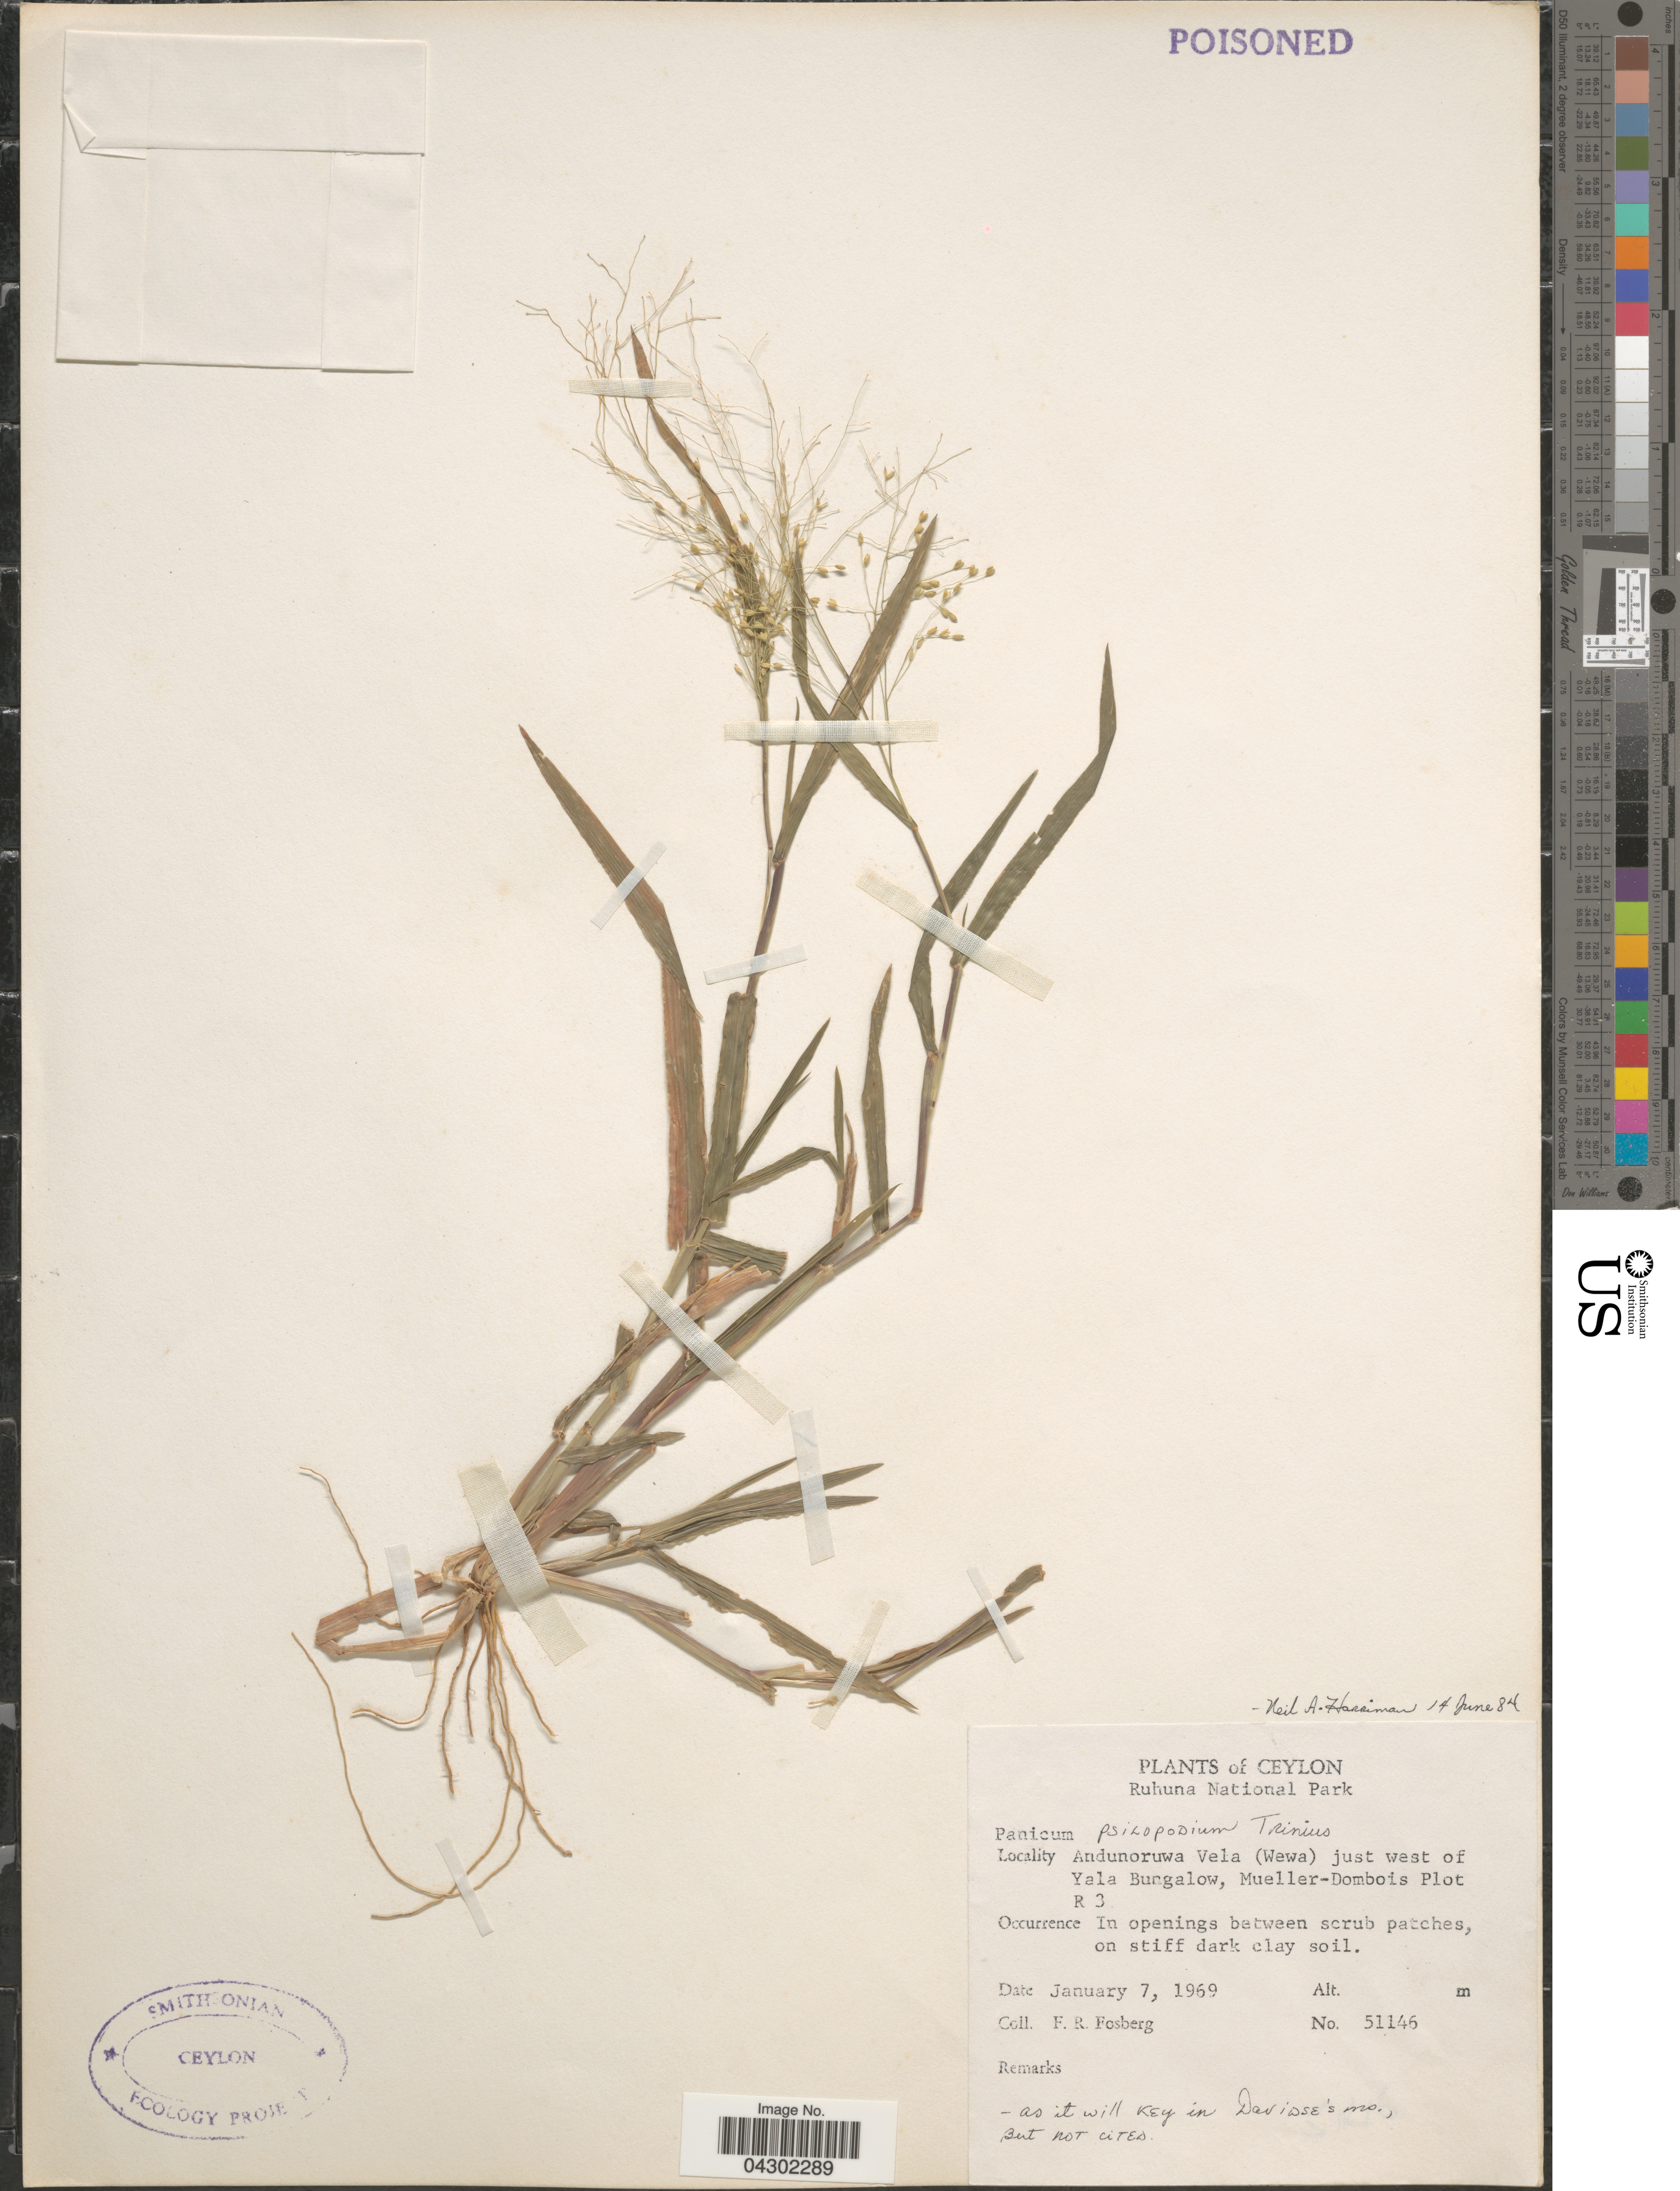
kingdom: Plantae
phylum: Tracheophyta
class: Liliopsida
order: Poales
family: Poaceae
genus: Panicum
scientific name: Panicum sumatrense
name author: P. Roth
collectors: F. R. Fosberg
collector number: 51146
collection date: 1969-01-07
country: Sri Lanka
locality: Ceylon. Ruhuna National Park. Andunoruwa Vela (Wewa) just west of Yala Bungalow, Mueller-Dombois Plot R 3.